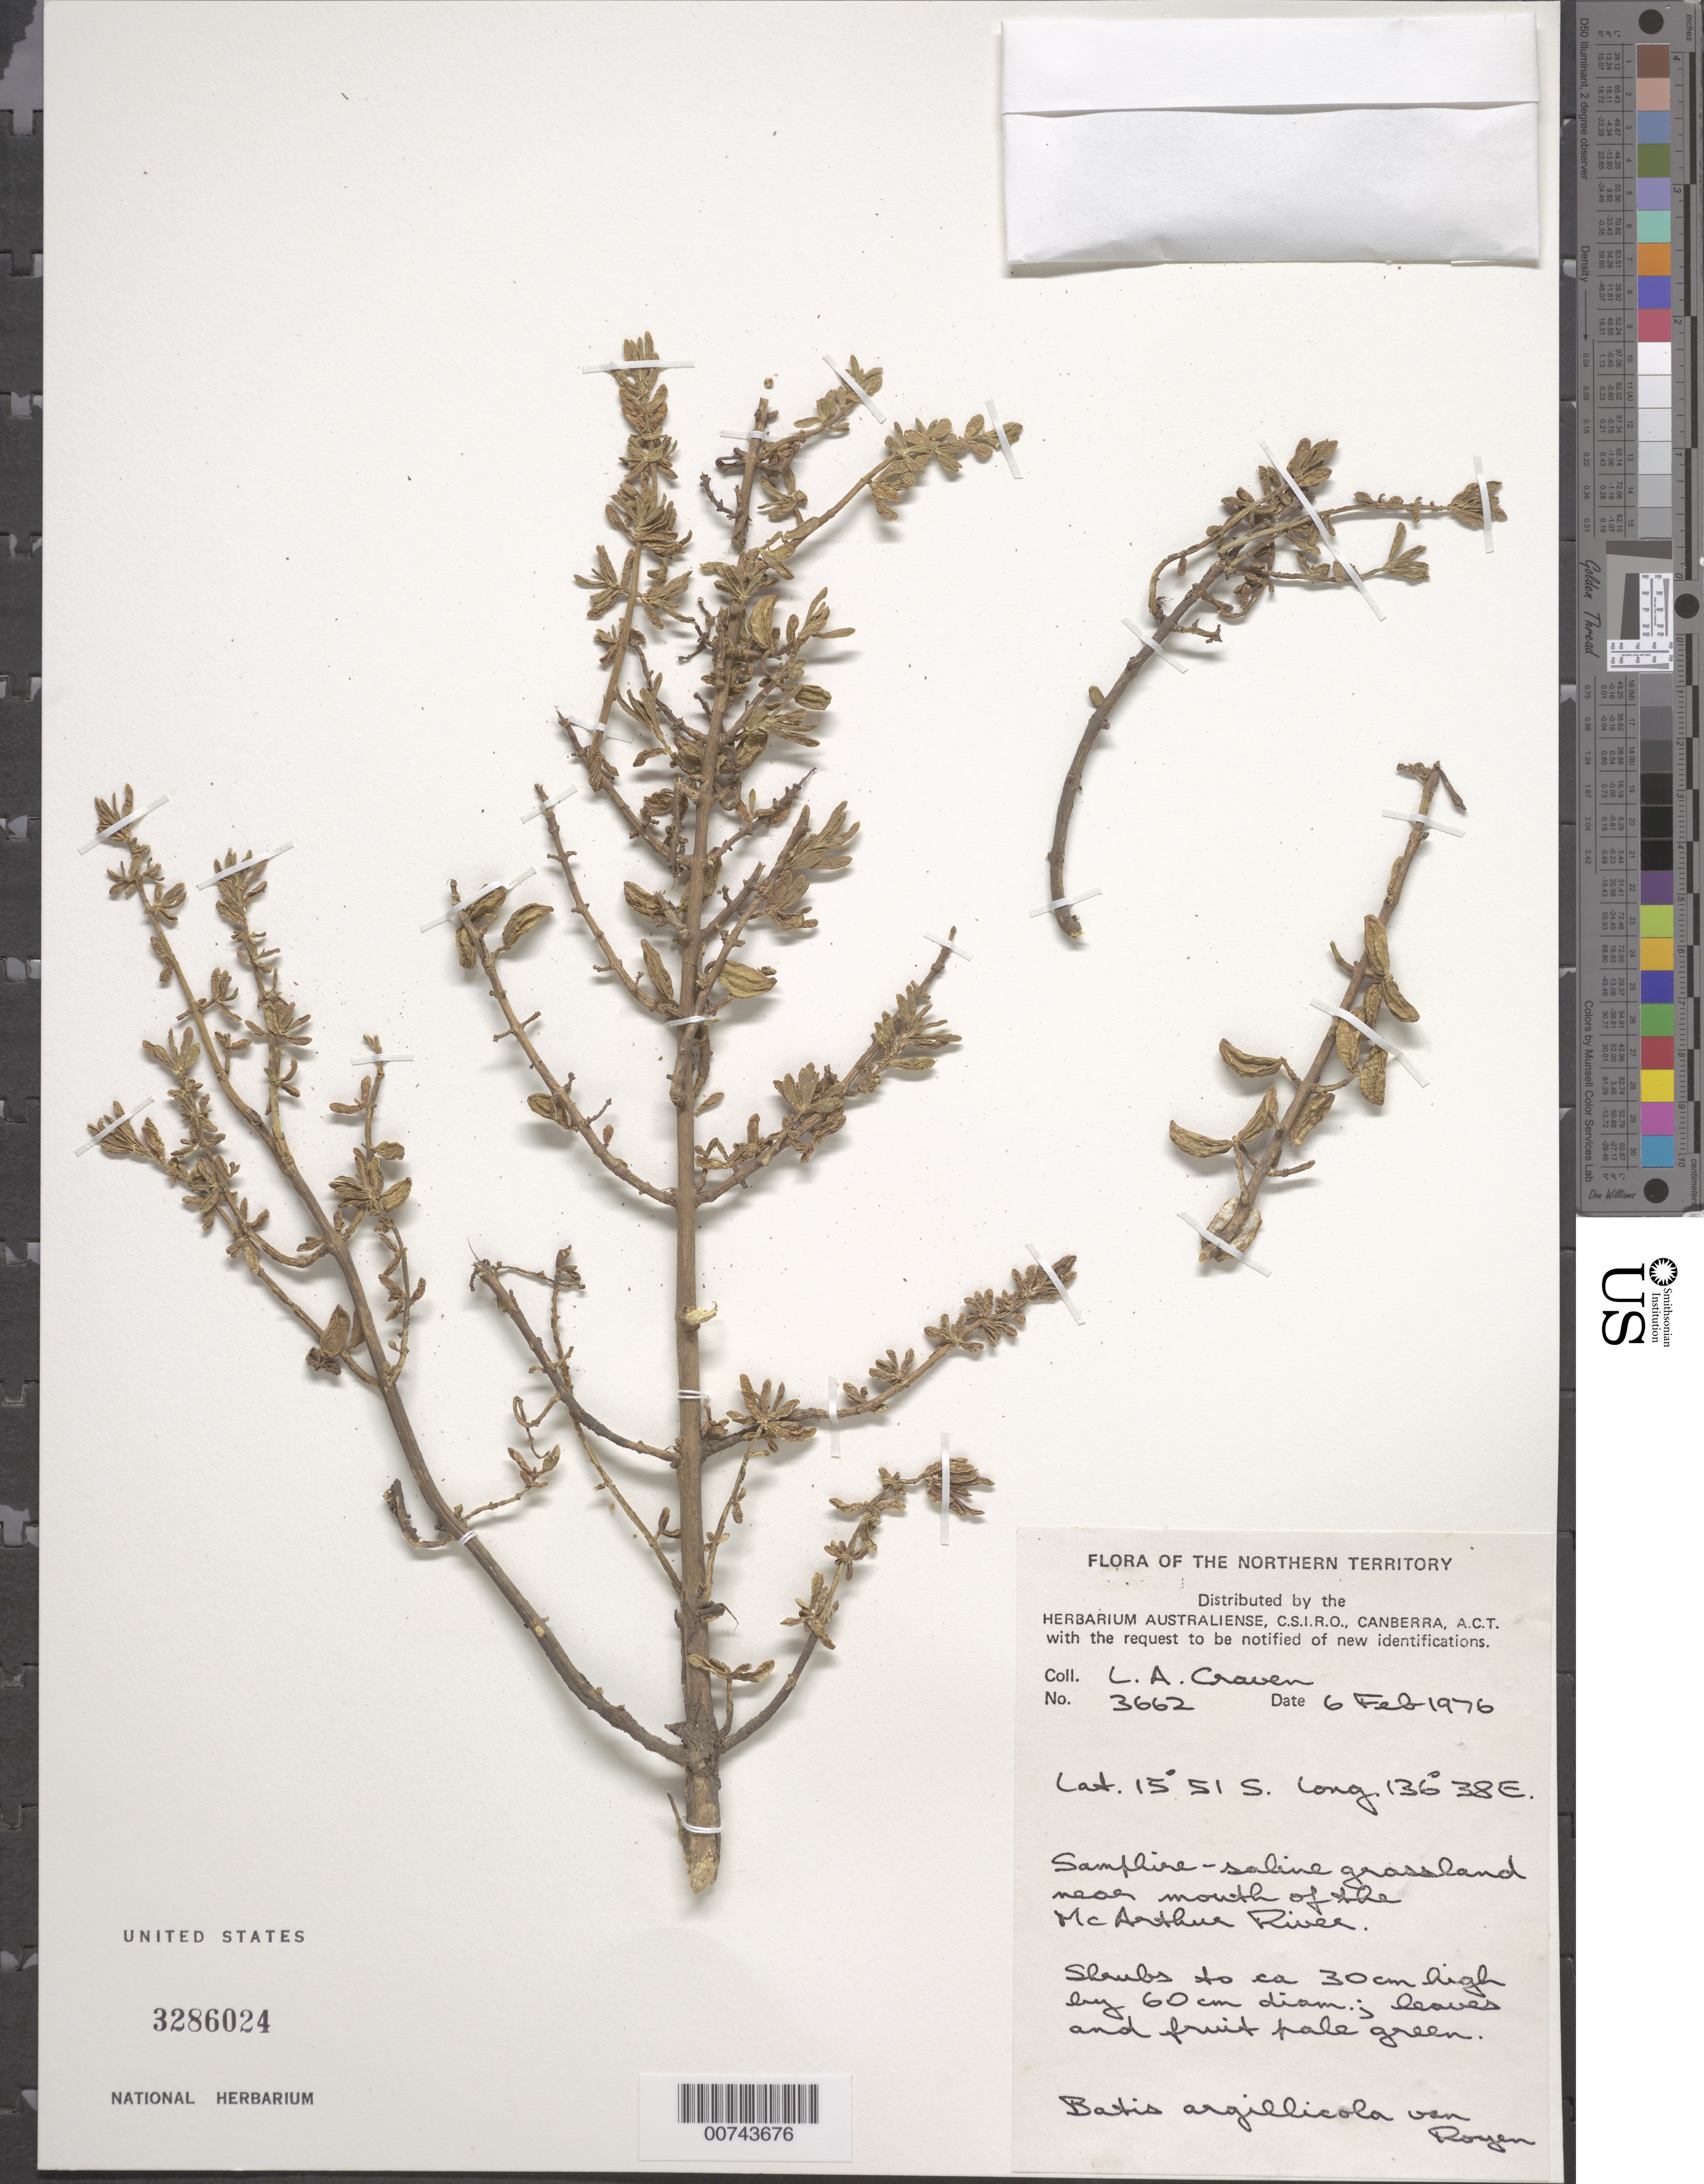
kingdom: Plantae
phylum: Tracheophyta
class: Magnoliopsida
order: Brassicales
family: Bataceae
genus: Batis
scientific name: Batis argillicola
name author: P. Royen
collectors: L. A. Craven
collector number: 3662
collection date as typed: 06 Feb 1976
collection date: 1976-02-06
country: Australia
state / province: Northern Territory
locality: Near mouth of the Mc Arthur River.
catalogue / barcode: US 3286024